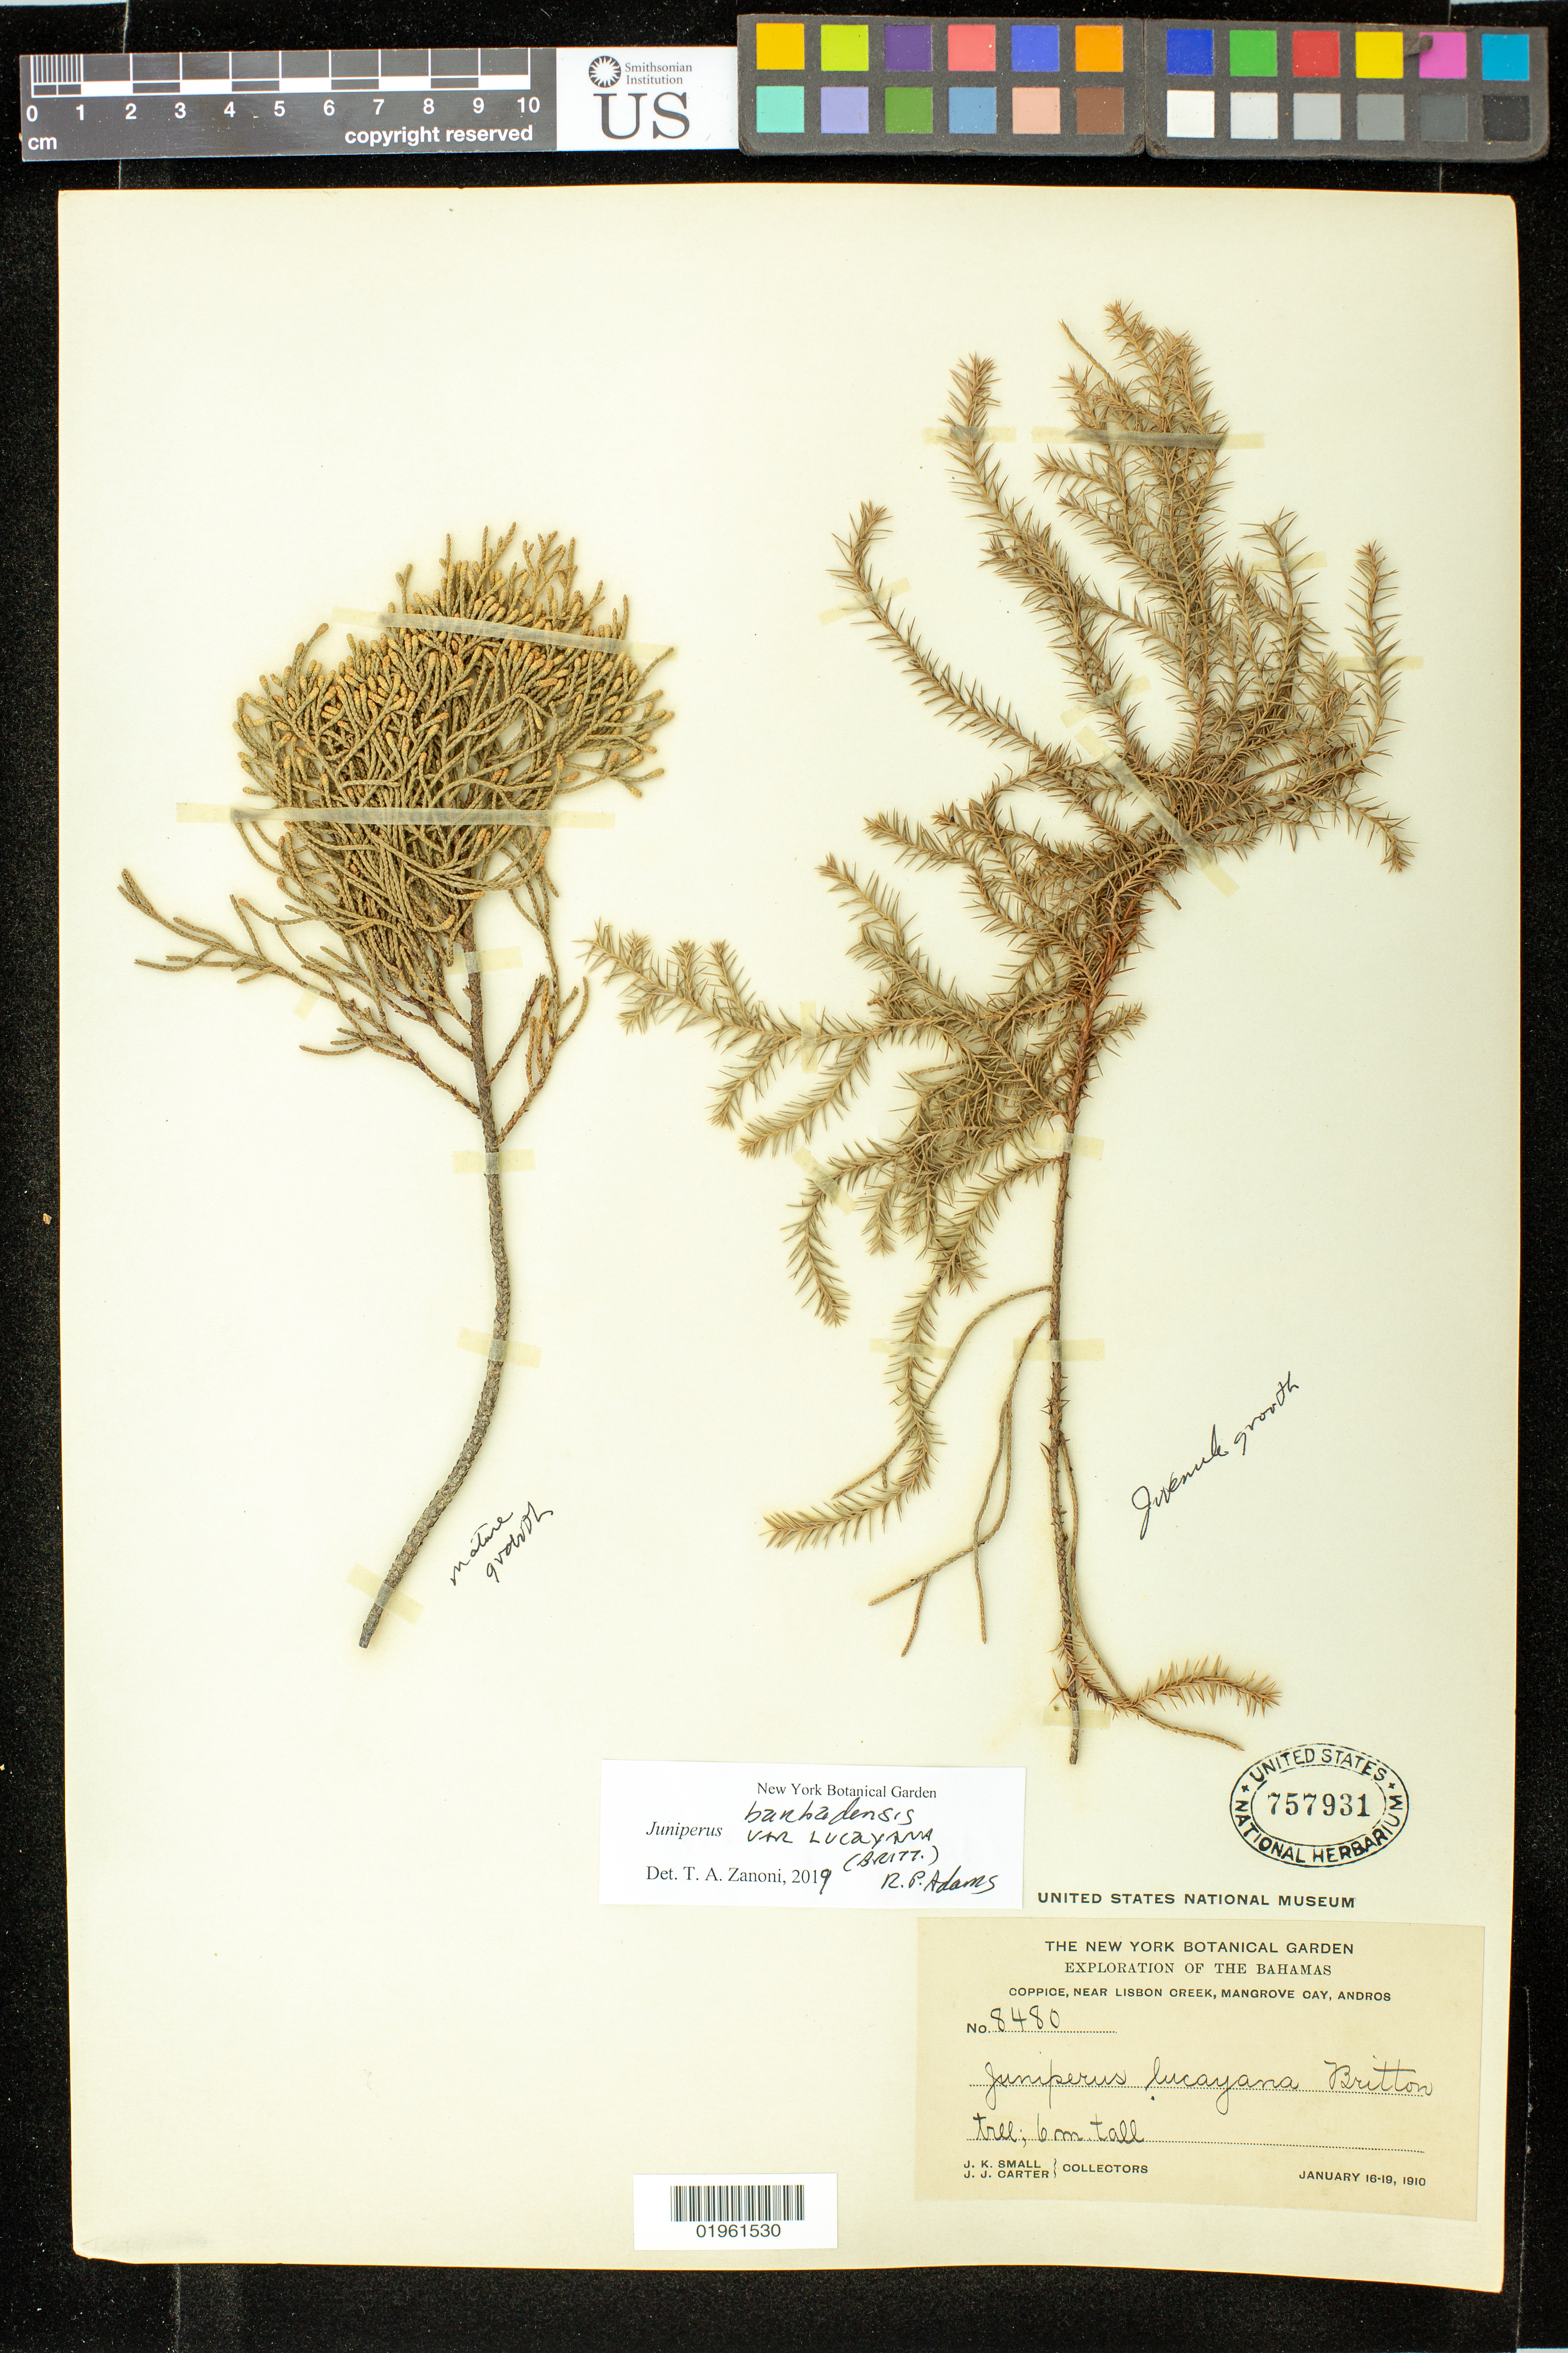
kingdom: Plantae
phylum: Tracheophyta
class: Pinopsida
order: Pinales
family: Cupressaceae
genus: Juniperus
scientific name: Juniperus barbadensis var. lucayana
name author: (Britton) R.P. Adams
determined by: Zanoni, T. A., (NY), New York Botanical Garden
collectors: J. K. Small & J. J. Carter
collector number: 8480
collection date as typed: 16 Jan 1910 to 19 Jan 1910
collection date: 1910-01-16/1910-01-19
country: Bahamas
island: Andros Island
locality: Andros: Mangrove Cay, near Lisbon Creek.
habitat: coppice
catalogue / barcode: US 757931